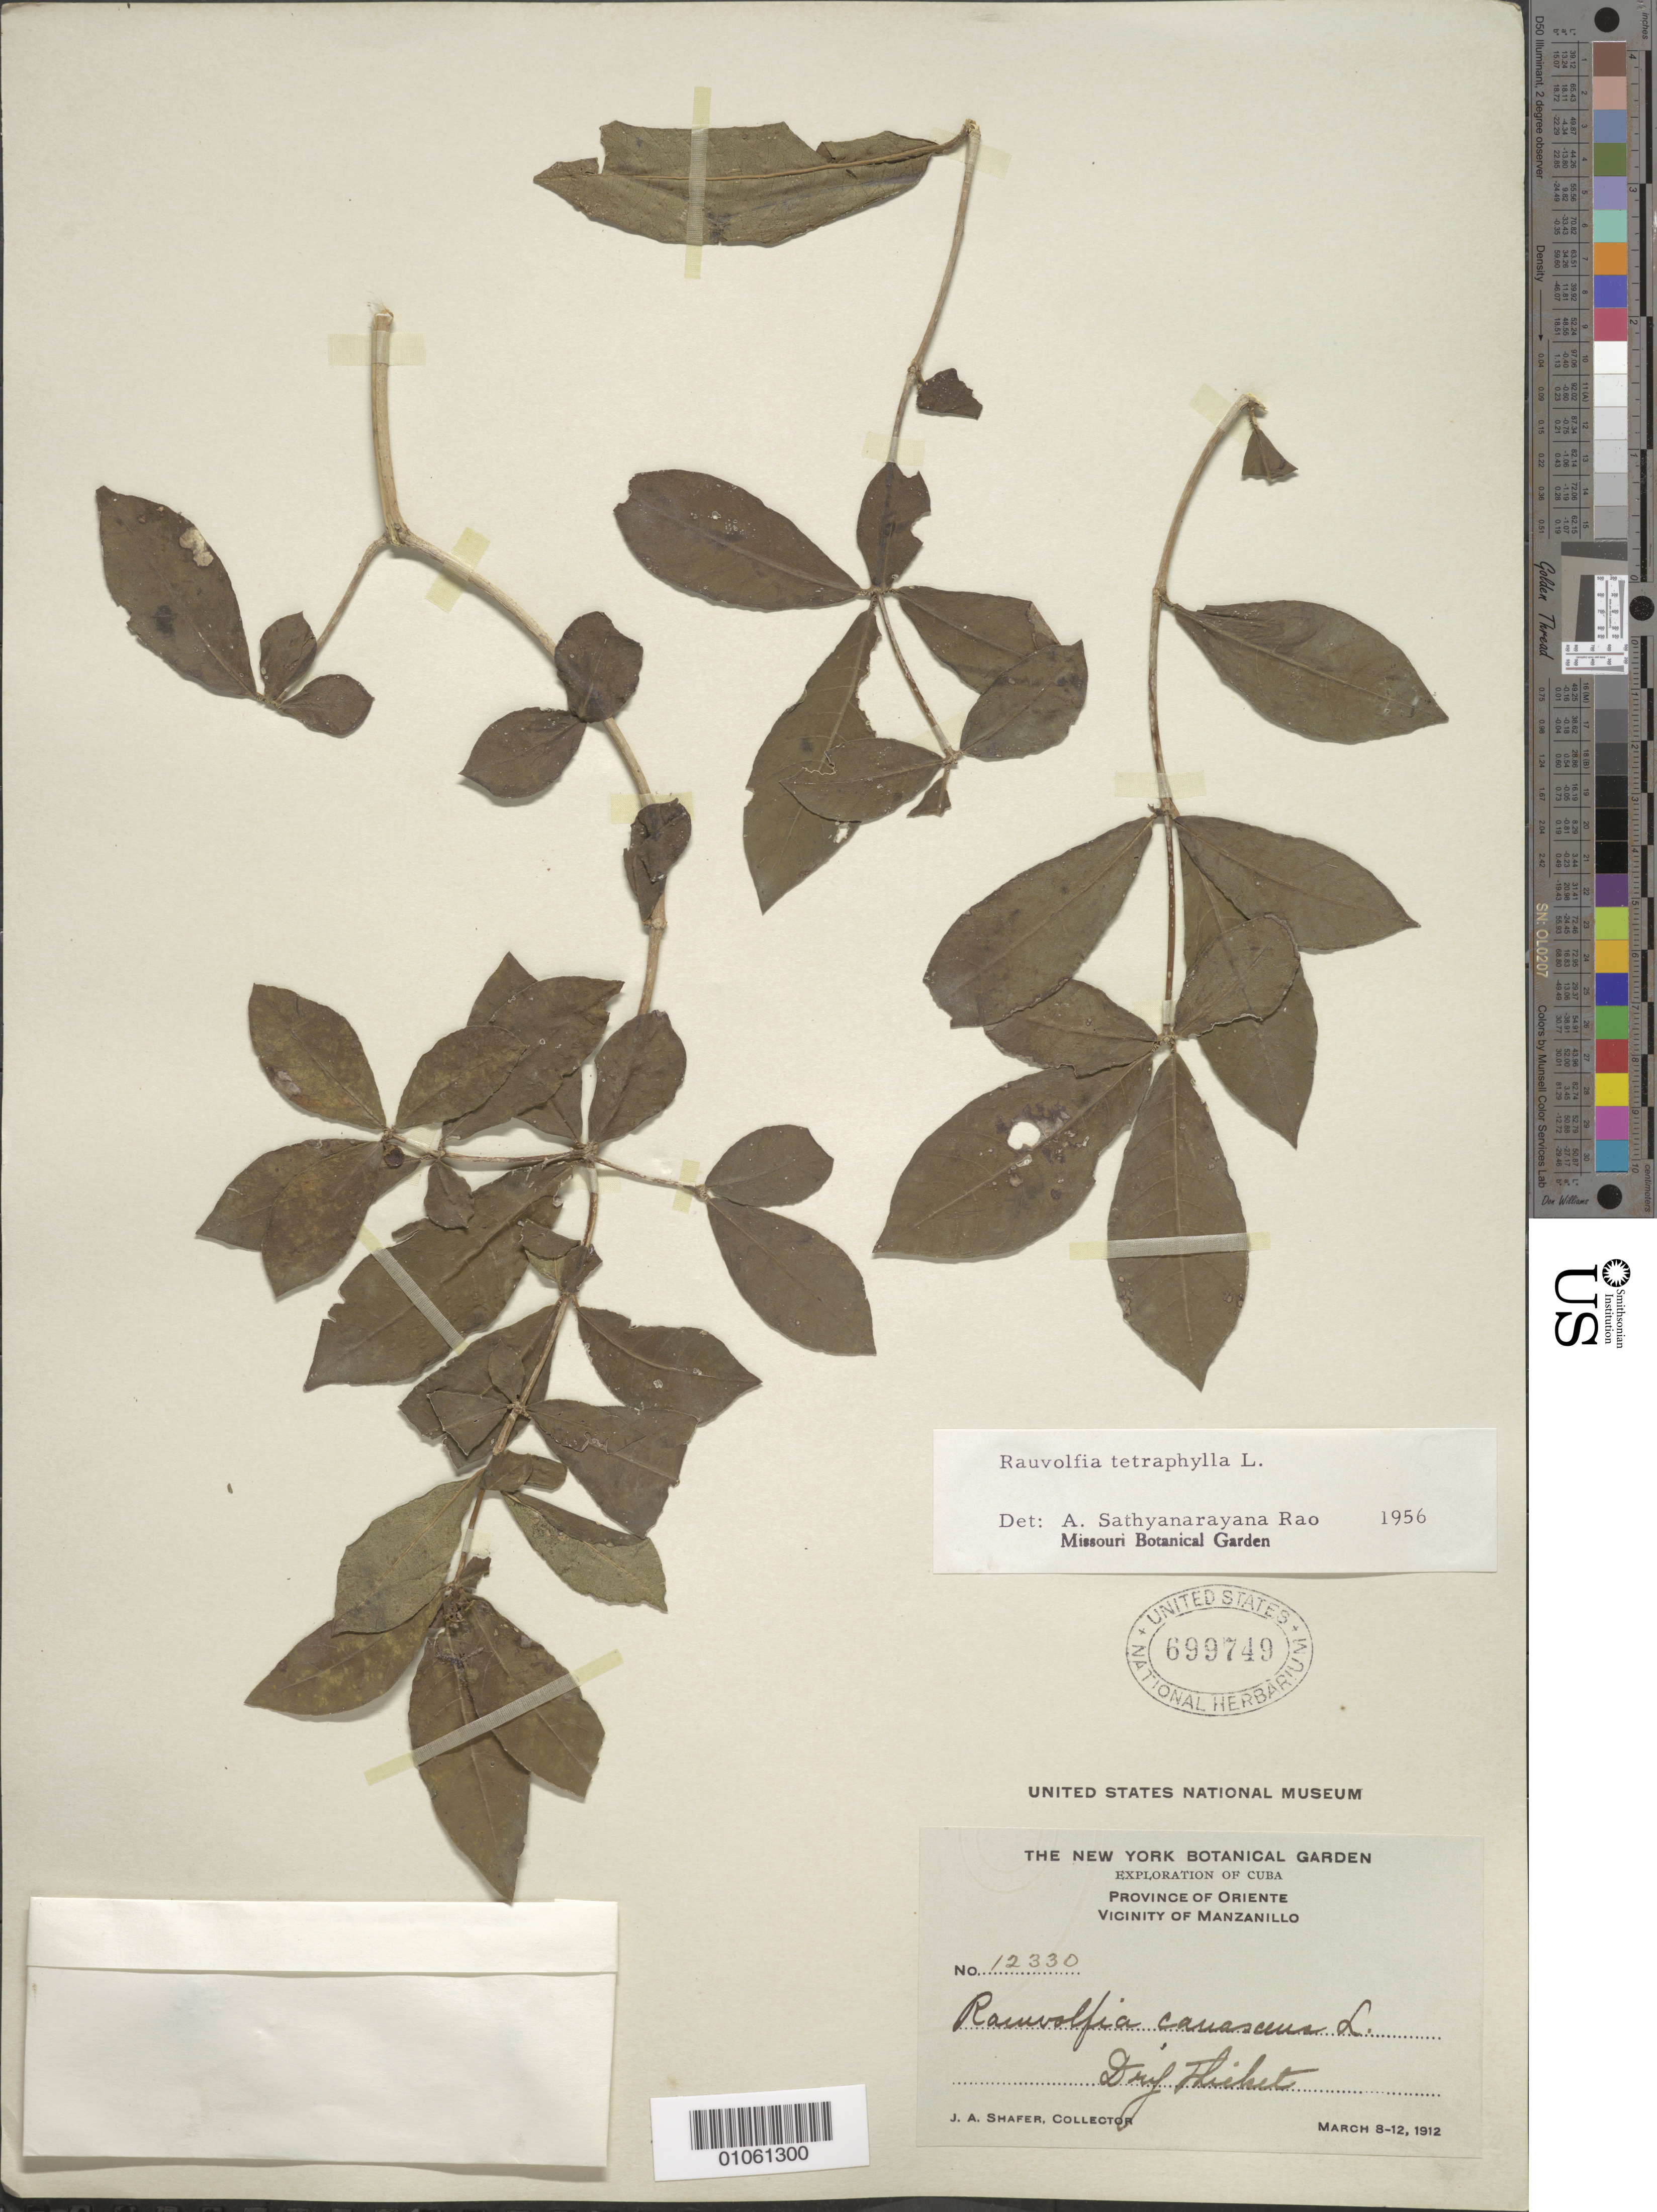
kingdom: Plantae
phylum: Tracheophyta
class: Magnoliopsida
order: Gentianales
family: Apocynaceae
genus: Rauvolfia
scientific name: Rauvolfia tetraphylla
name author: L.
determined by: Rao, A. S.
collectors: J. A. Shafer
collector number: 12330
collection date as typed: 08 Mar 1912 to 12 Mar 1912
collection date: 1912-03-08/1912-03-12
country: Cuba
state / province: Oriente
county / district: Dry forest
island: Cuba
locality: Manzanillo vicinity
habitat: Dry thickets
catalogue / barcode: US 699749